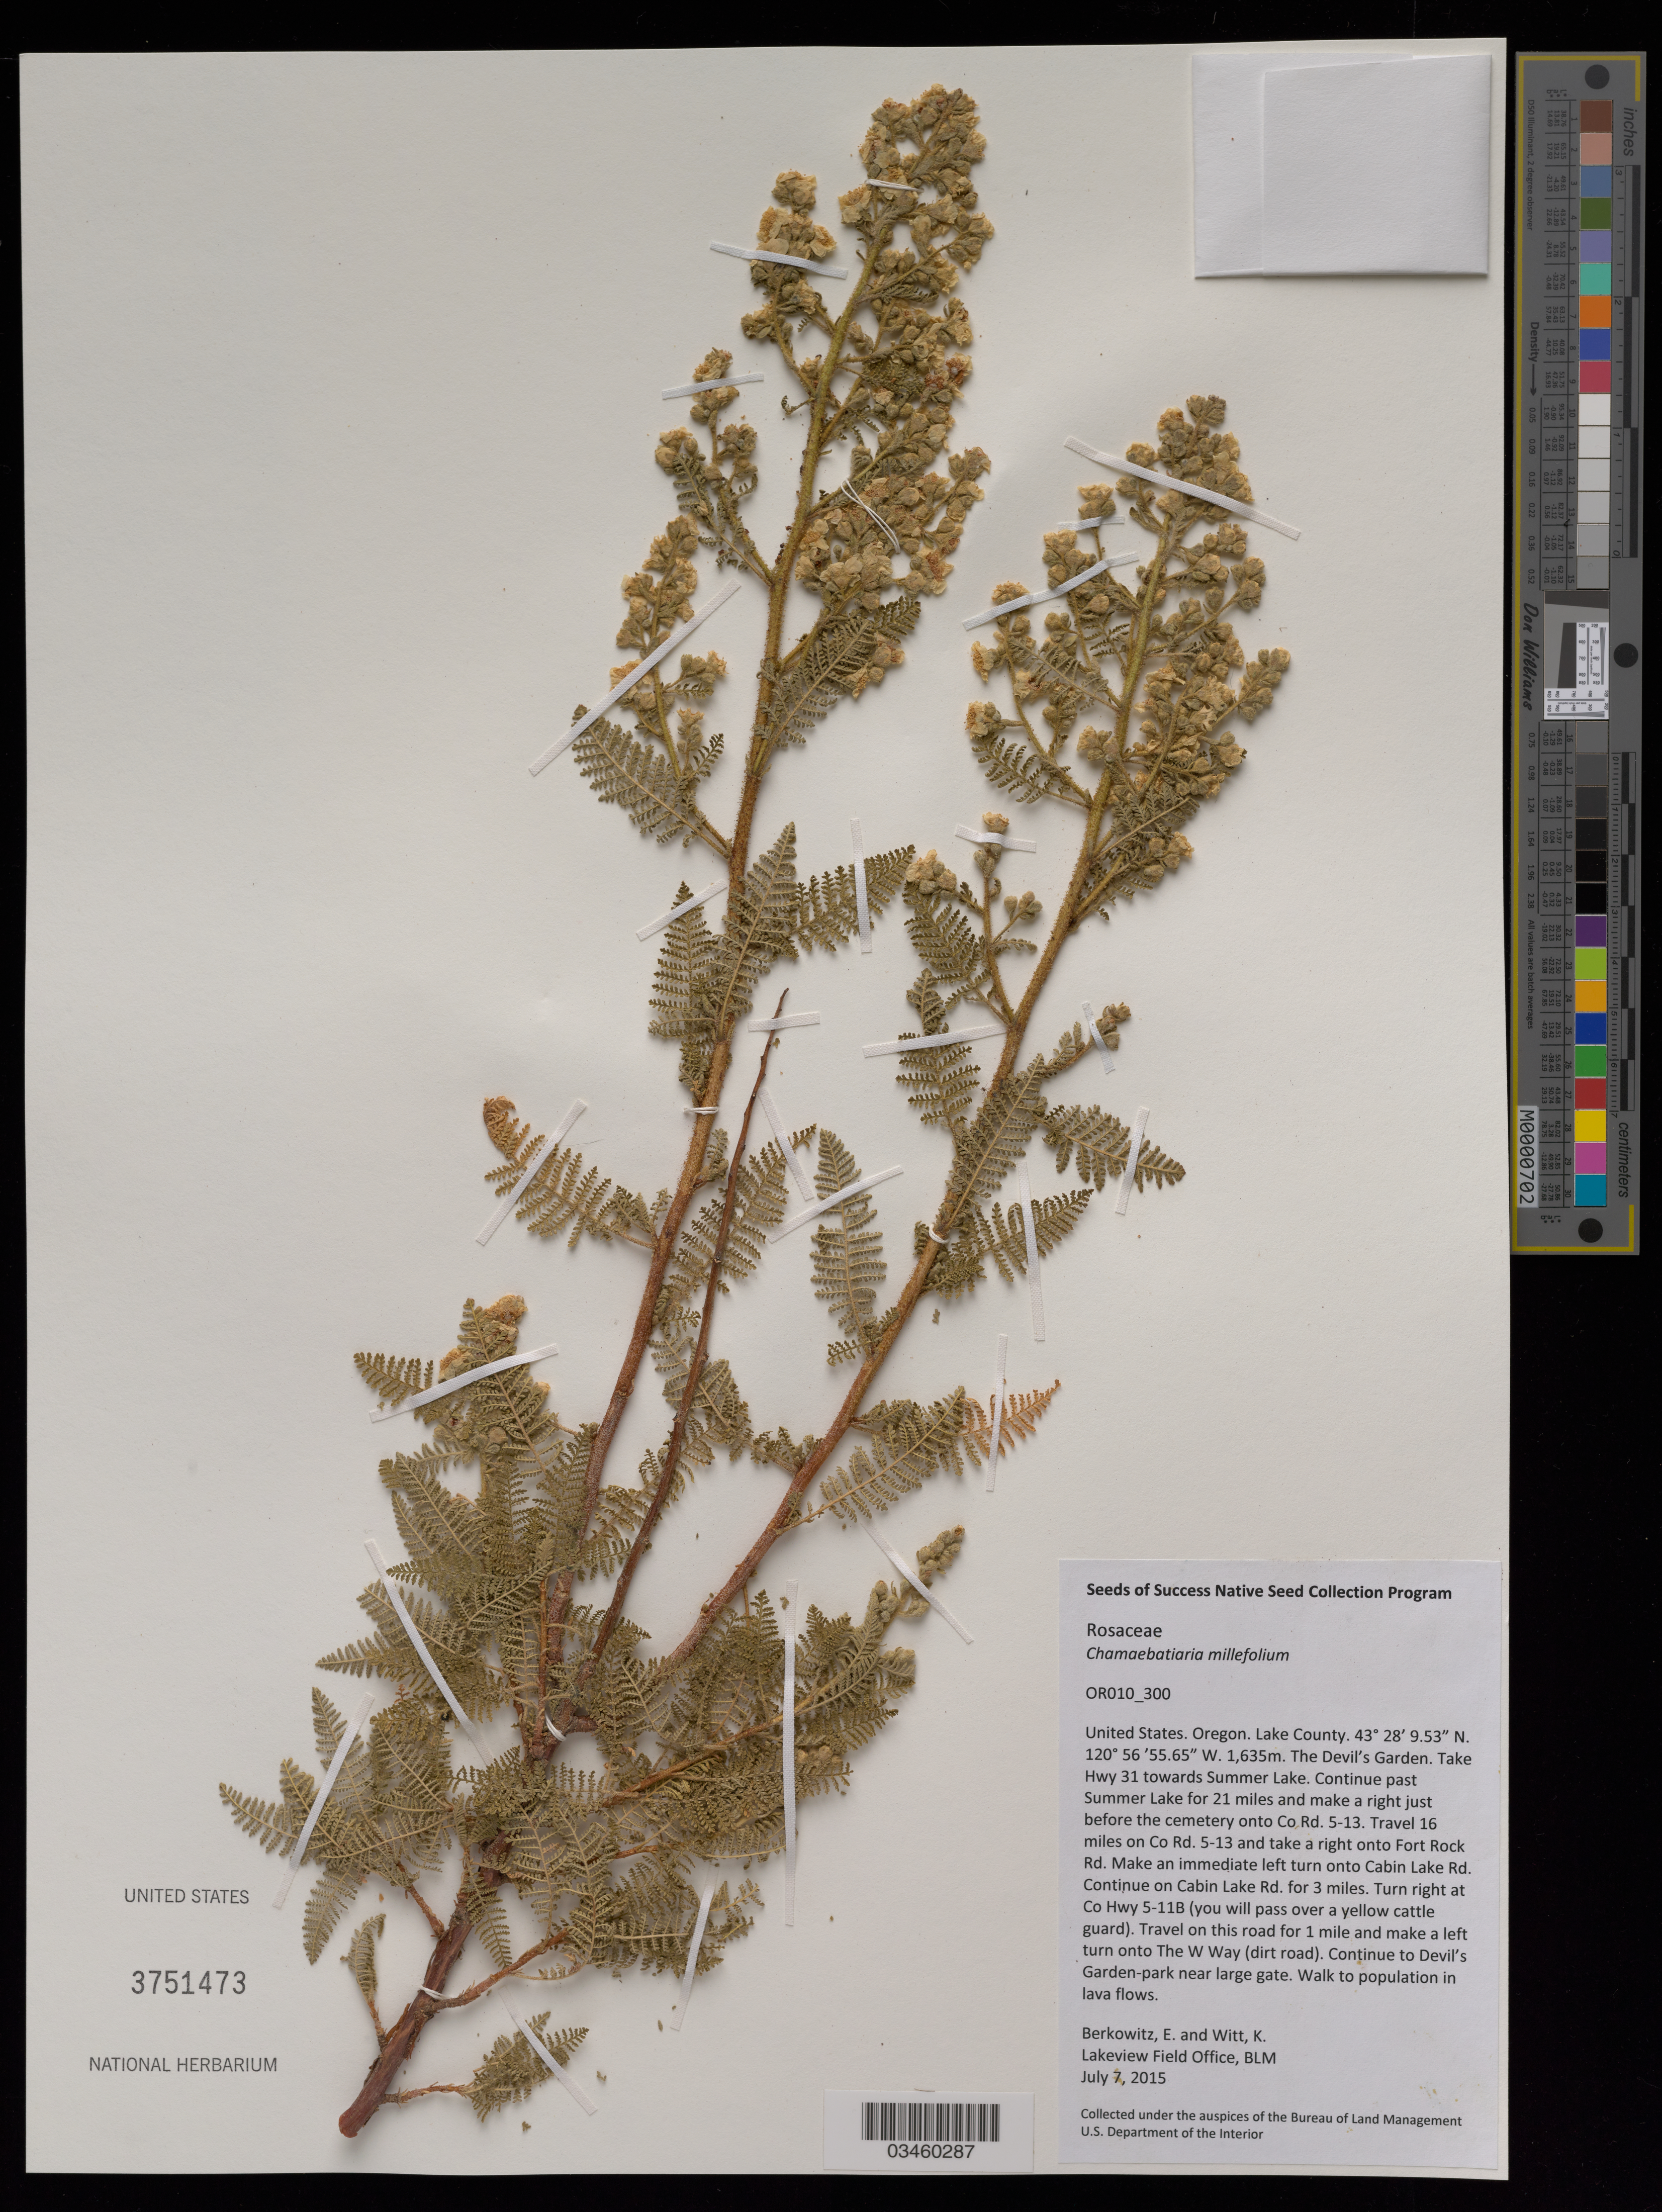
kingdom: Plantae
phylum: Tracheophyta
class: Magnoliopsida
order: Rosales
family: Rosaceae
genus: Chamaebatiaria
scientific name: Chamaebatiaria millefolium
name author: (Torr.) Maxim.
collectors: E. Berkowitz & K. Witt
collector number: OR010-300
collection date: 2015-07-07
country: United States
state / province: Oregon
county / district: Lake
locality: Lakeview Resource Area, The Devil's Garden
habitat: Juniper, bitterbrush shrub community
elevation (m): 1635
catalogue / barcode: US 3751473